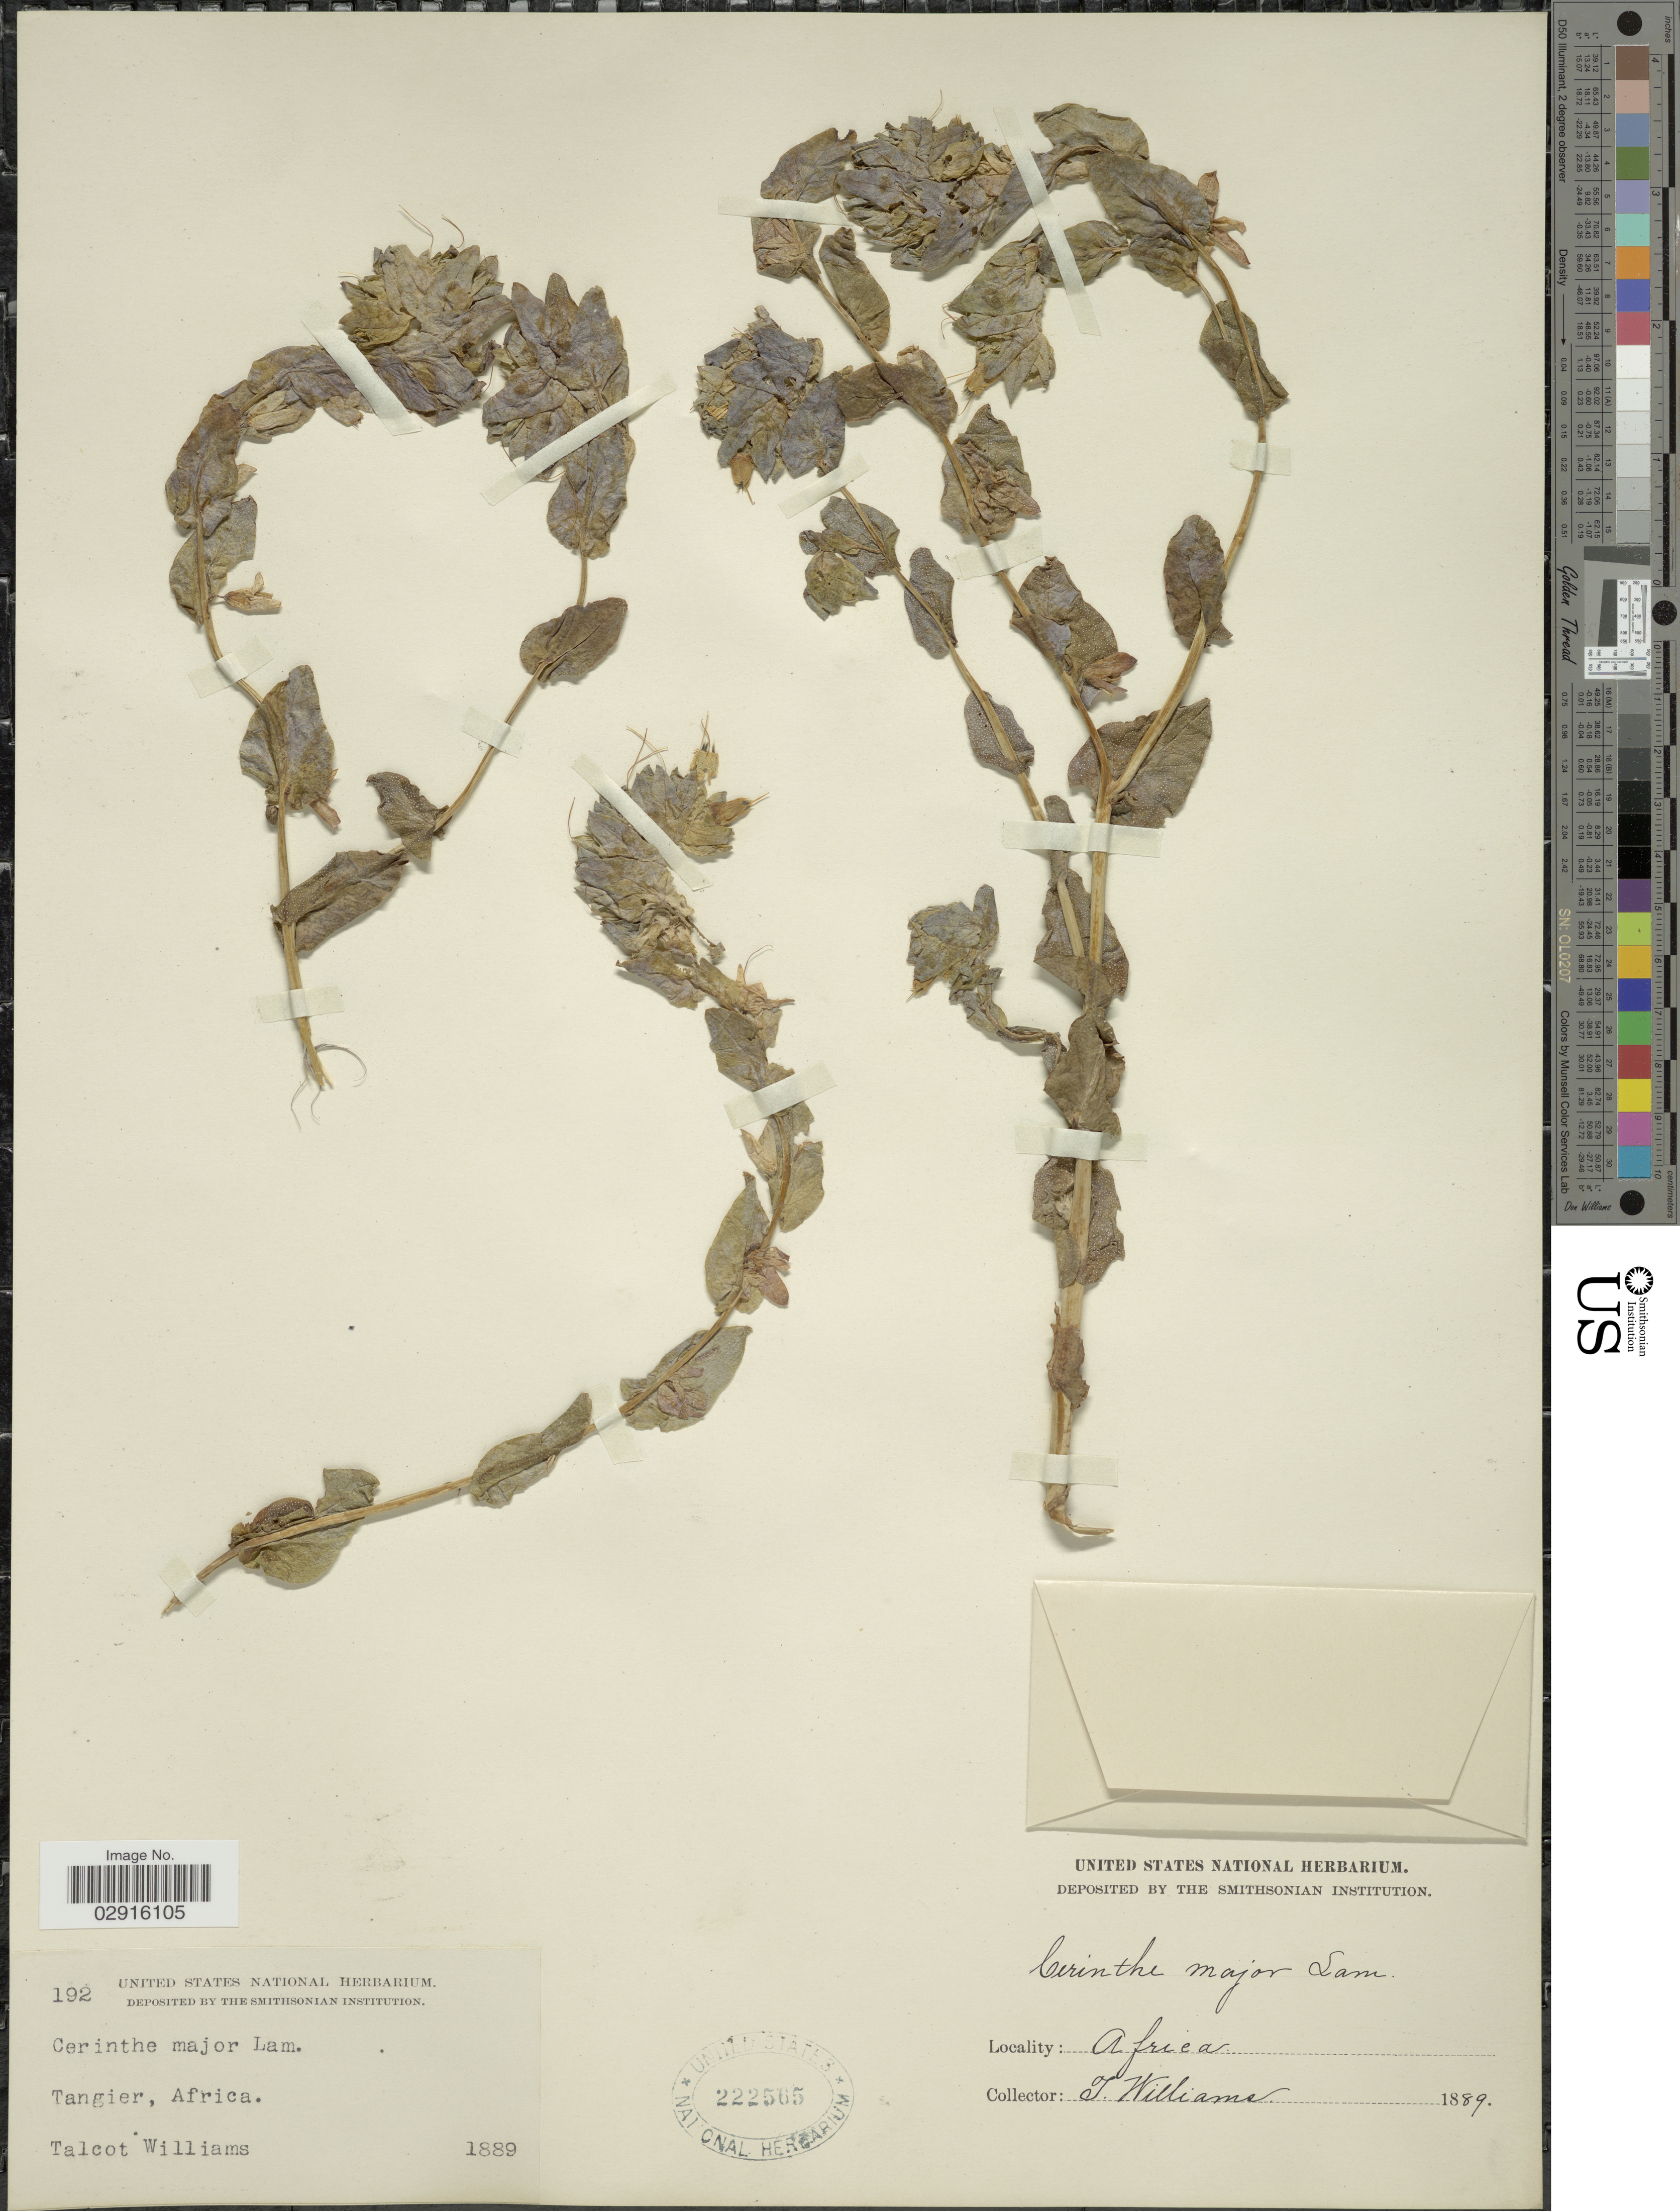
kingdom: Plantae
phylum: Tracheophyta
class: Magnoliopsida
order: Boraginales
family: Boraginaceae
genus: Cerinthe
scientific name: Cerinthe major subsp. major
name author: L.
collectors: T. Williams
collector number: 192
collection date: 1889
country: Morocco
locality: Tangier, Africa.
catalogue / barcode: US 222565